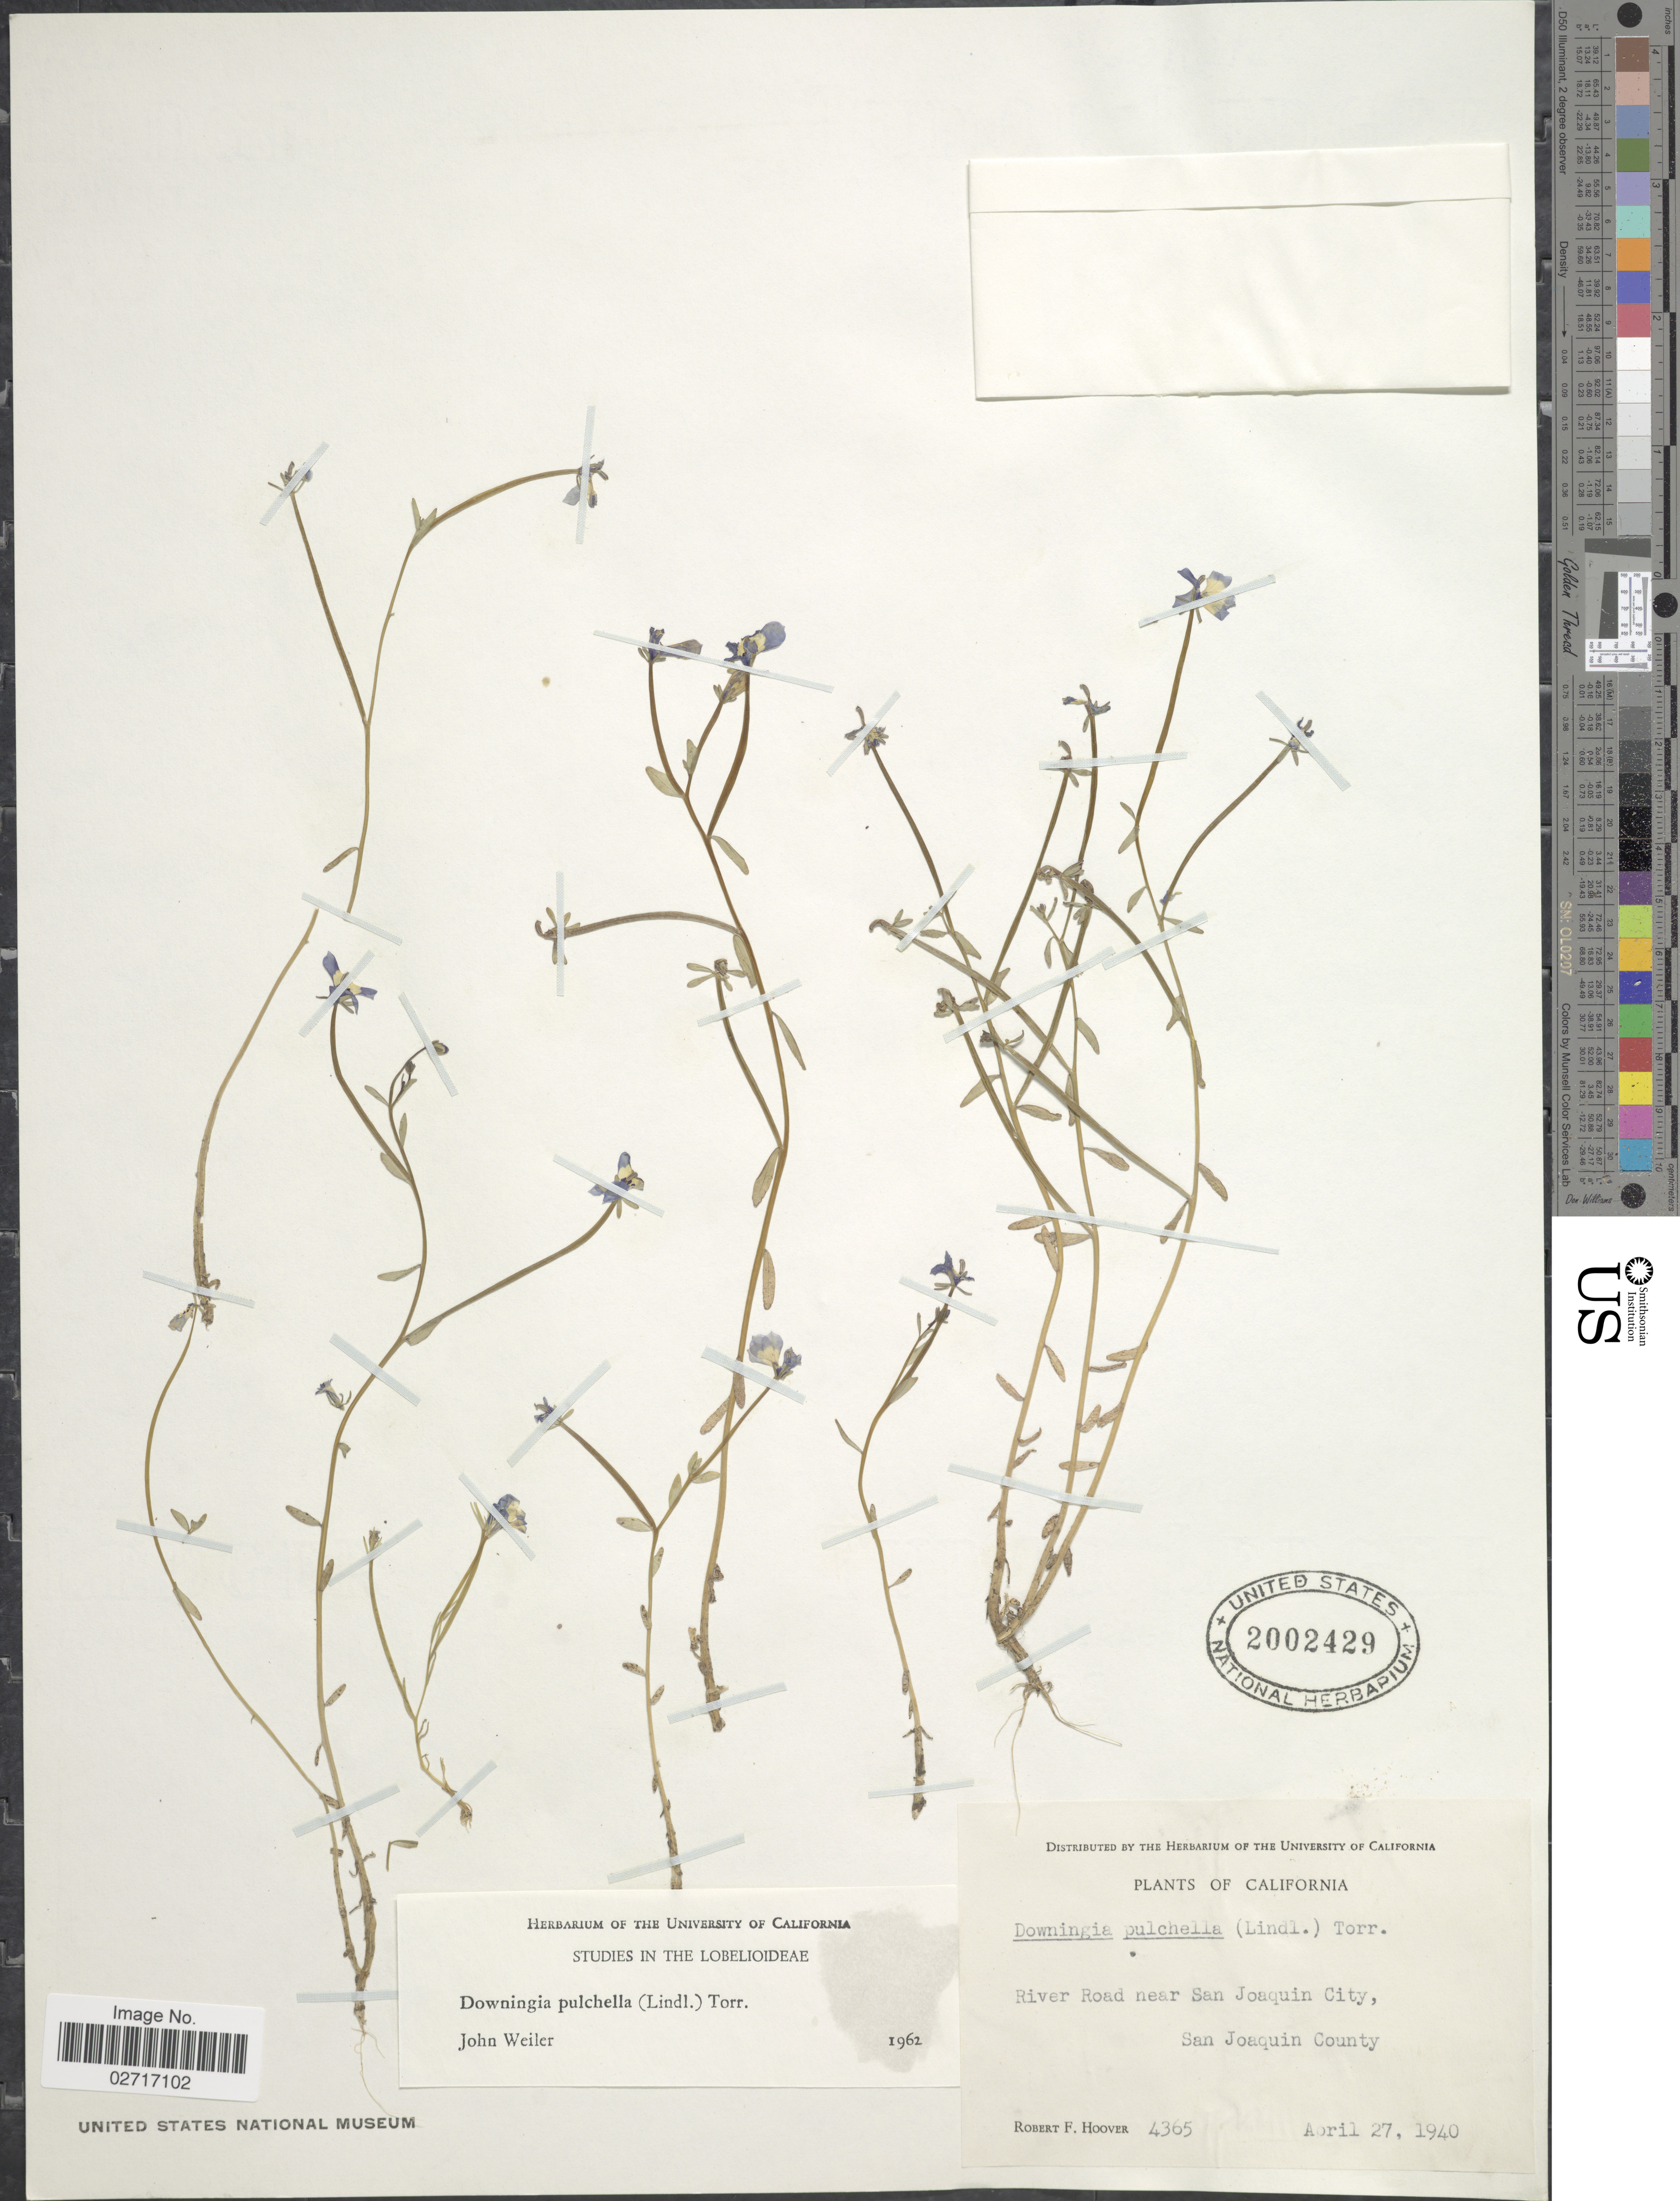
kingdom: Plantae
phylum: Tracheophyta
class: Magnoliopsida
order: Asterales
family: Campanulaceae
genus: Downingia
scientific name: Downingia pulchella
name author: (Lindl.) Torr.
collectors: R. F. Hoover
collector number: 4365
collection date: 1940-04-27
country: United States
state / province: California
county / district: San Joaquin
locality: River road near San Joaquin City, San Joaquin County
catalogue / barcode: US 2002429